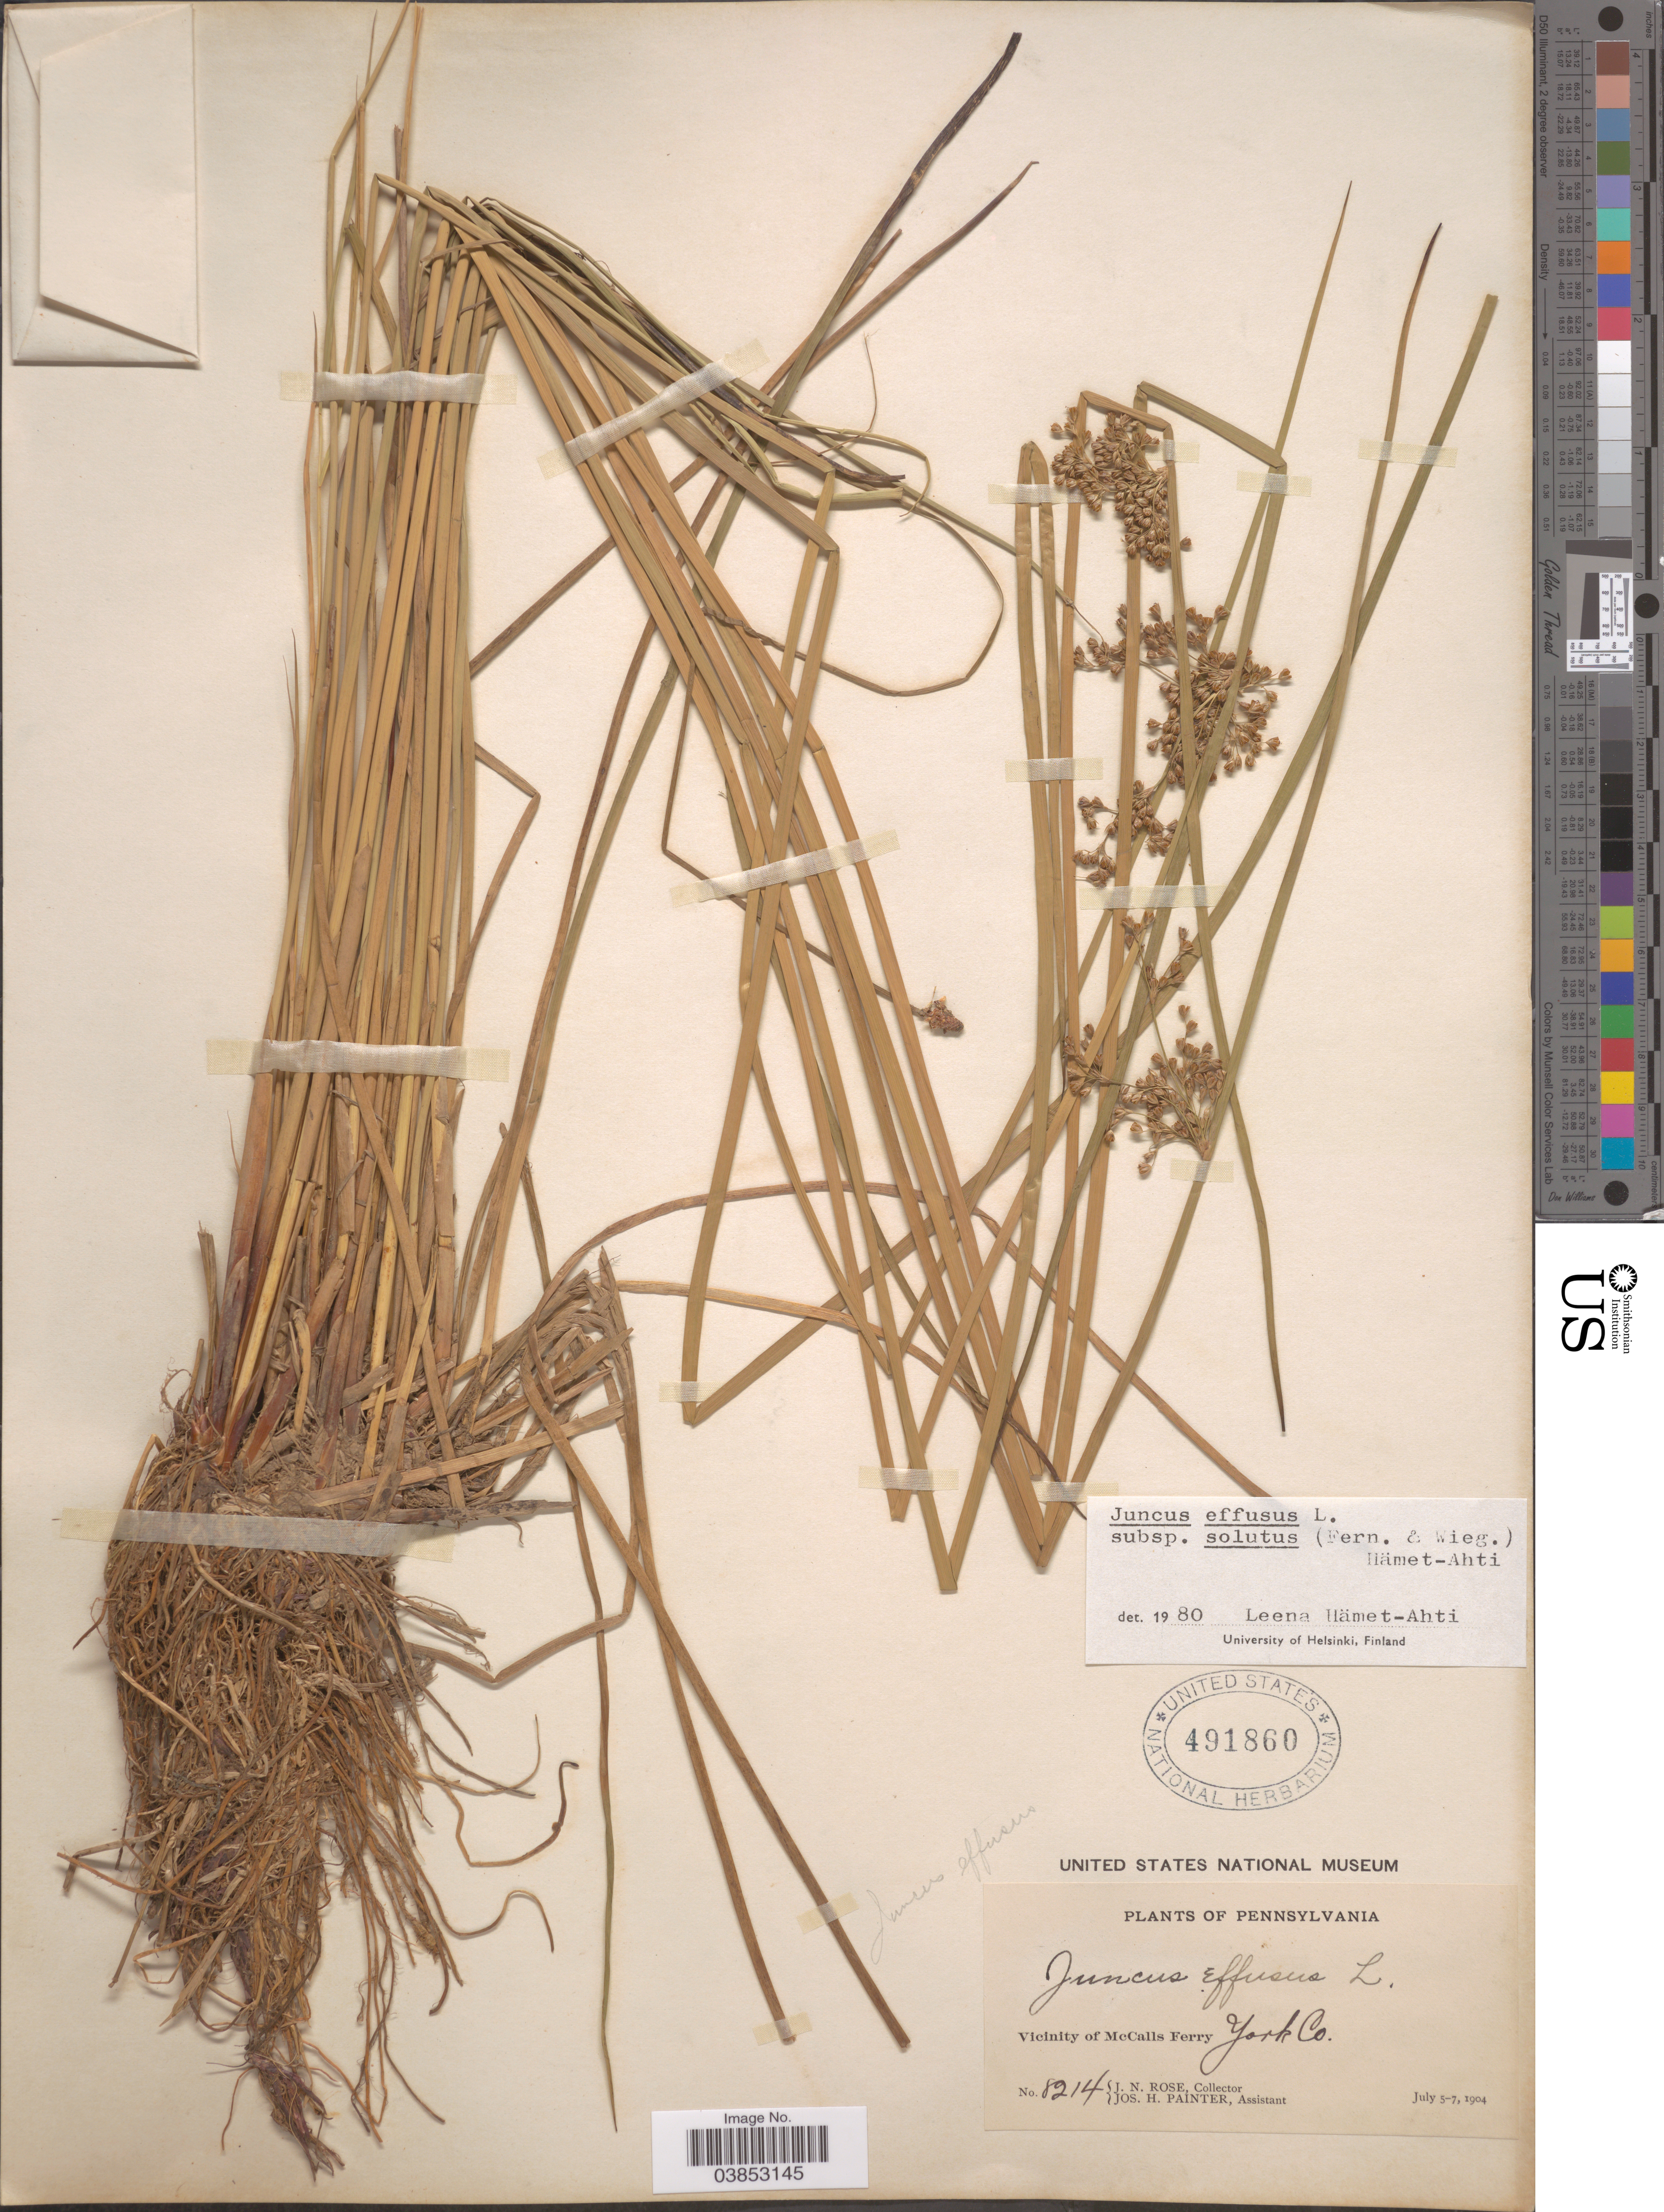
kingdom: Plantae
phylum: Tracheophyta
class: Liliopsida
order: Poales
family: Juncaceae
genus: Juncus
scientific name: Juncus effusus var. solutus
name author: Fernald & Wiegand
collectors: J. N. Rose & J. H. Painter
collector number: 8214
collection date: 1904-07-05/1904-07-07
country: United States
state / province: Pennsylvania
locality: Vicinity of McCalls Ferry. York Co.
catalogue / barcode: US 491860